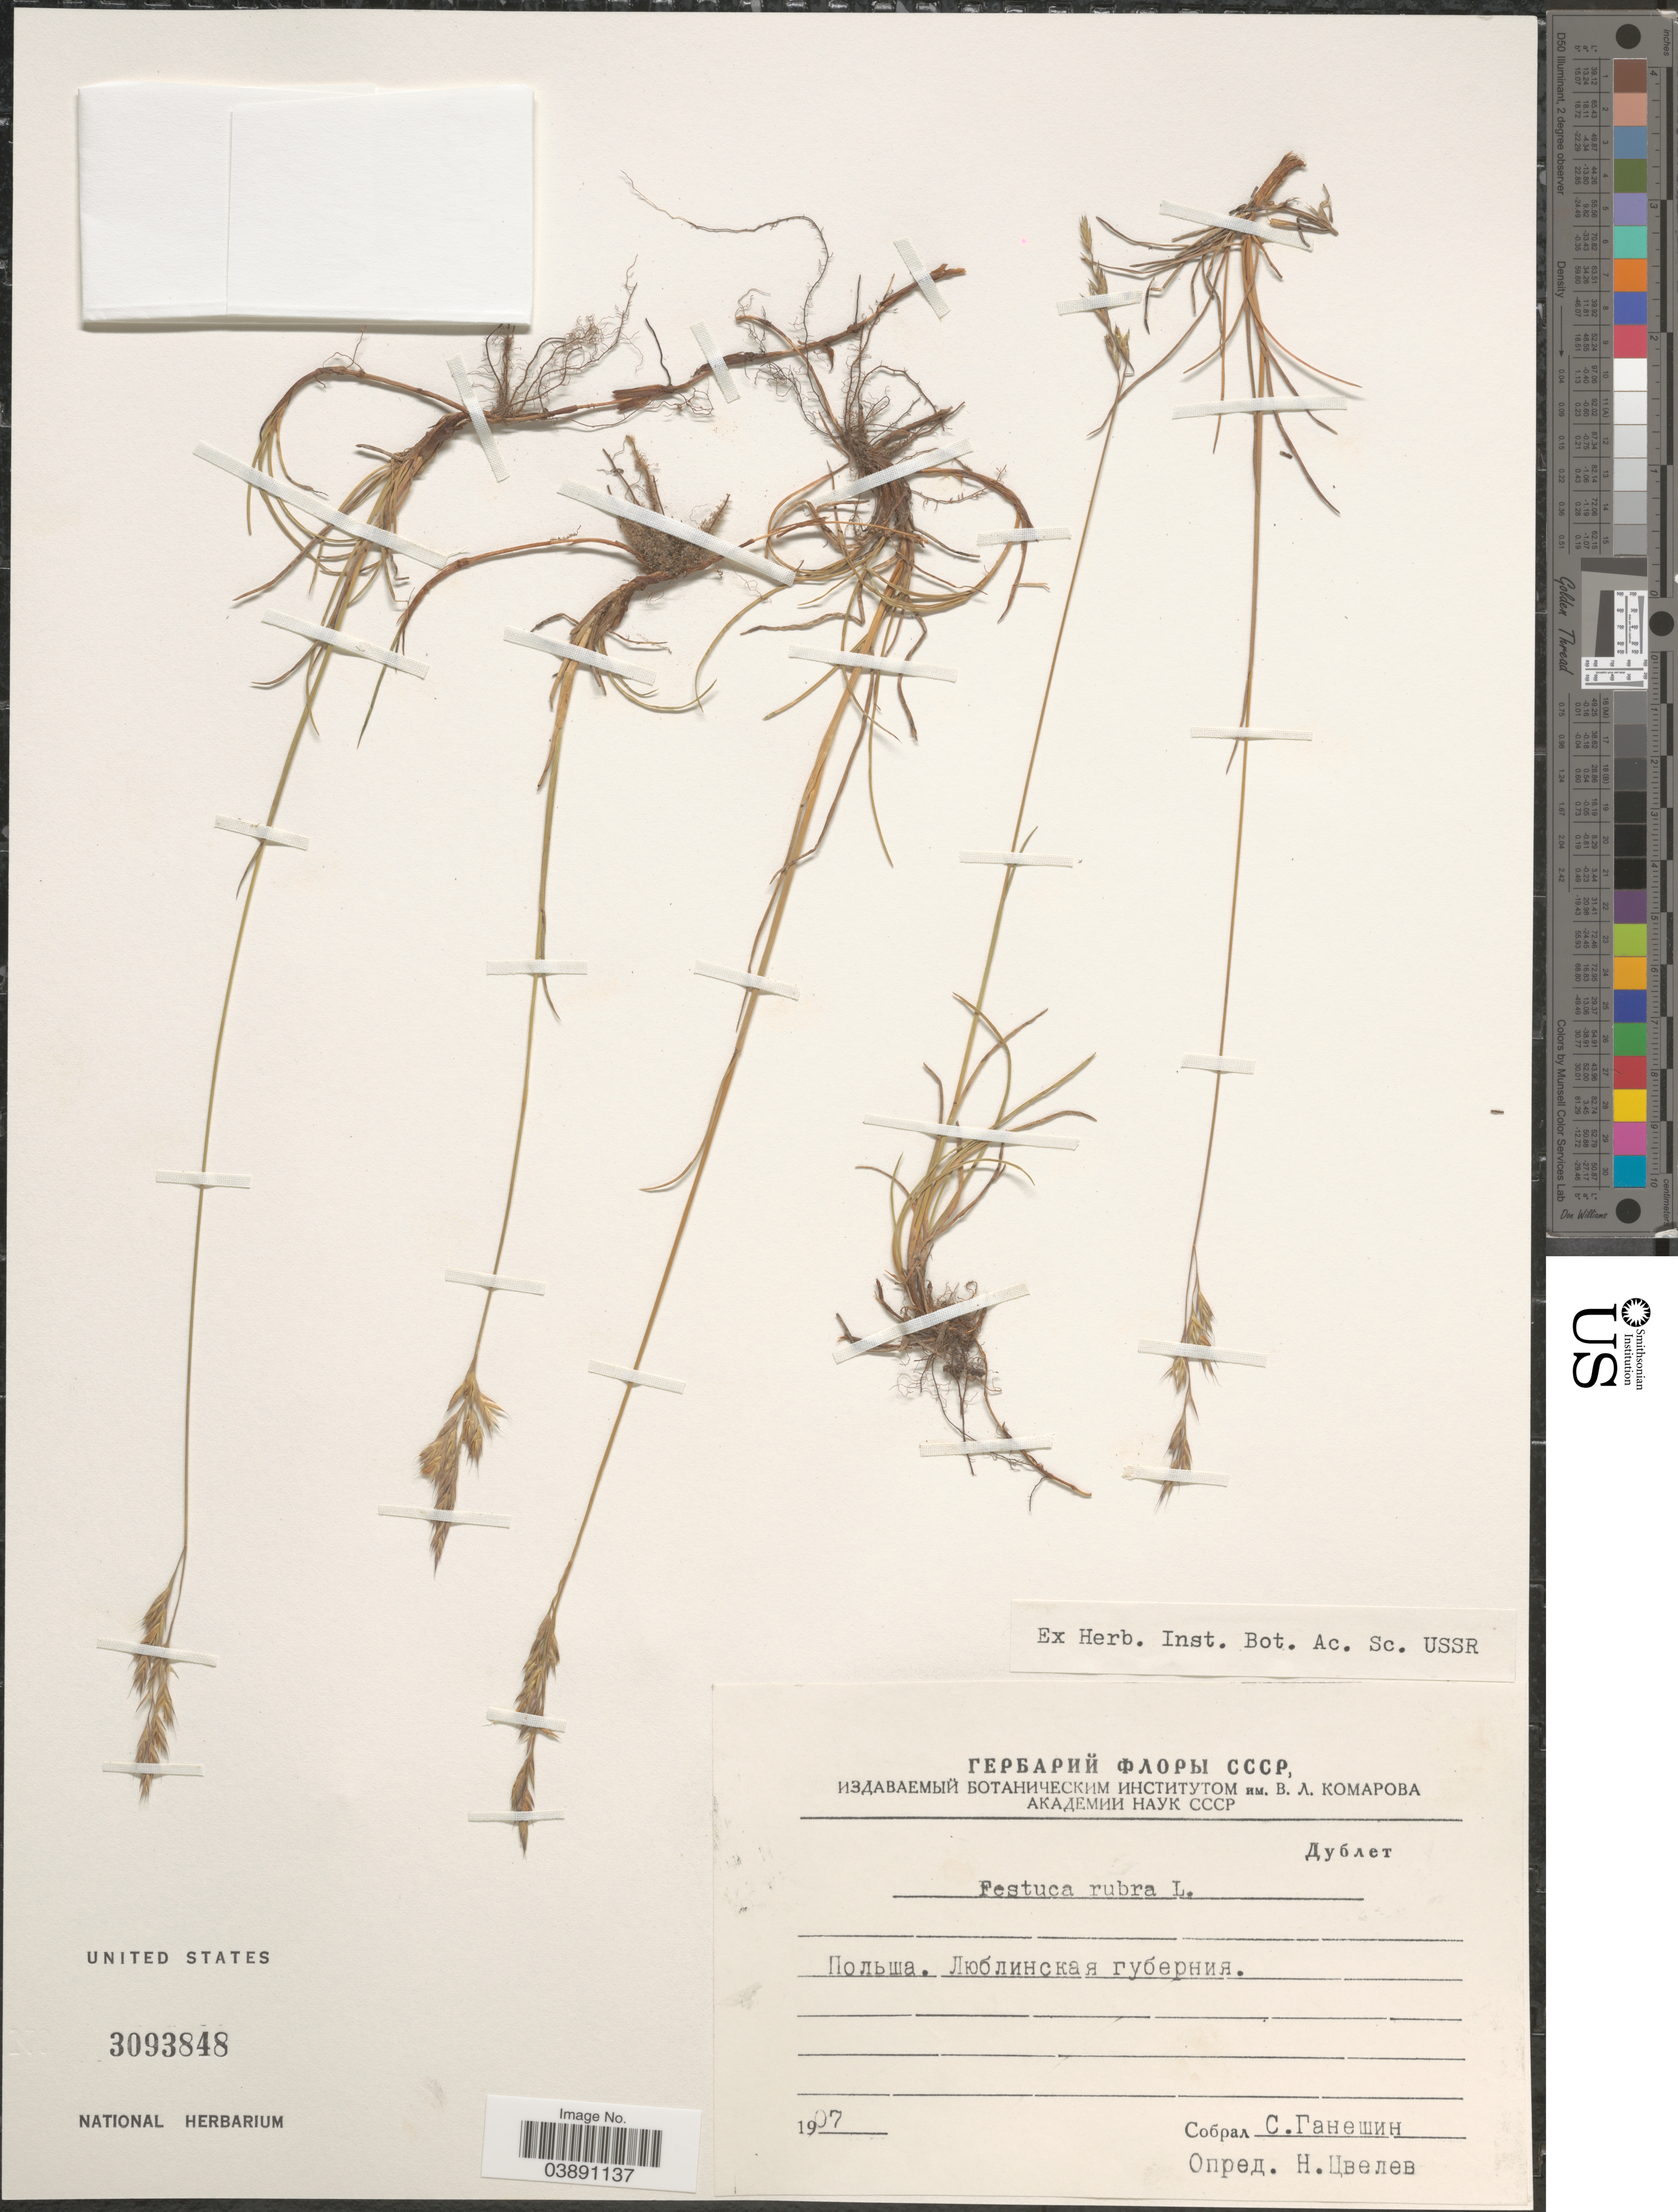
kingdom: Plantae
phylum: Tracheophyta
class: Liliopsida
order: Poales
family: Poaceae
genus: Festuca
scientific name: Festuca rubra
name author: L.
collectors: S. Ganeshin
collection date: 1907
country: Poland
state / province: Lubelskie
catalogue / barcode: US 3093848